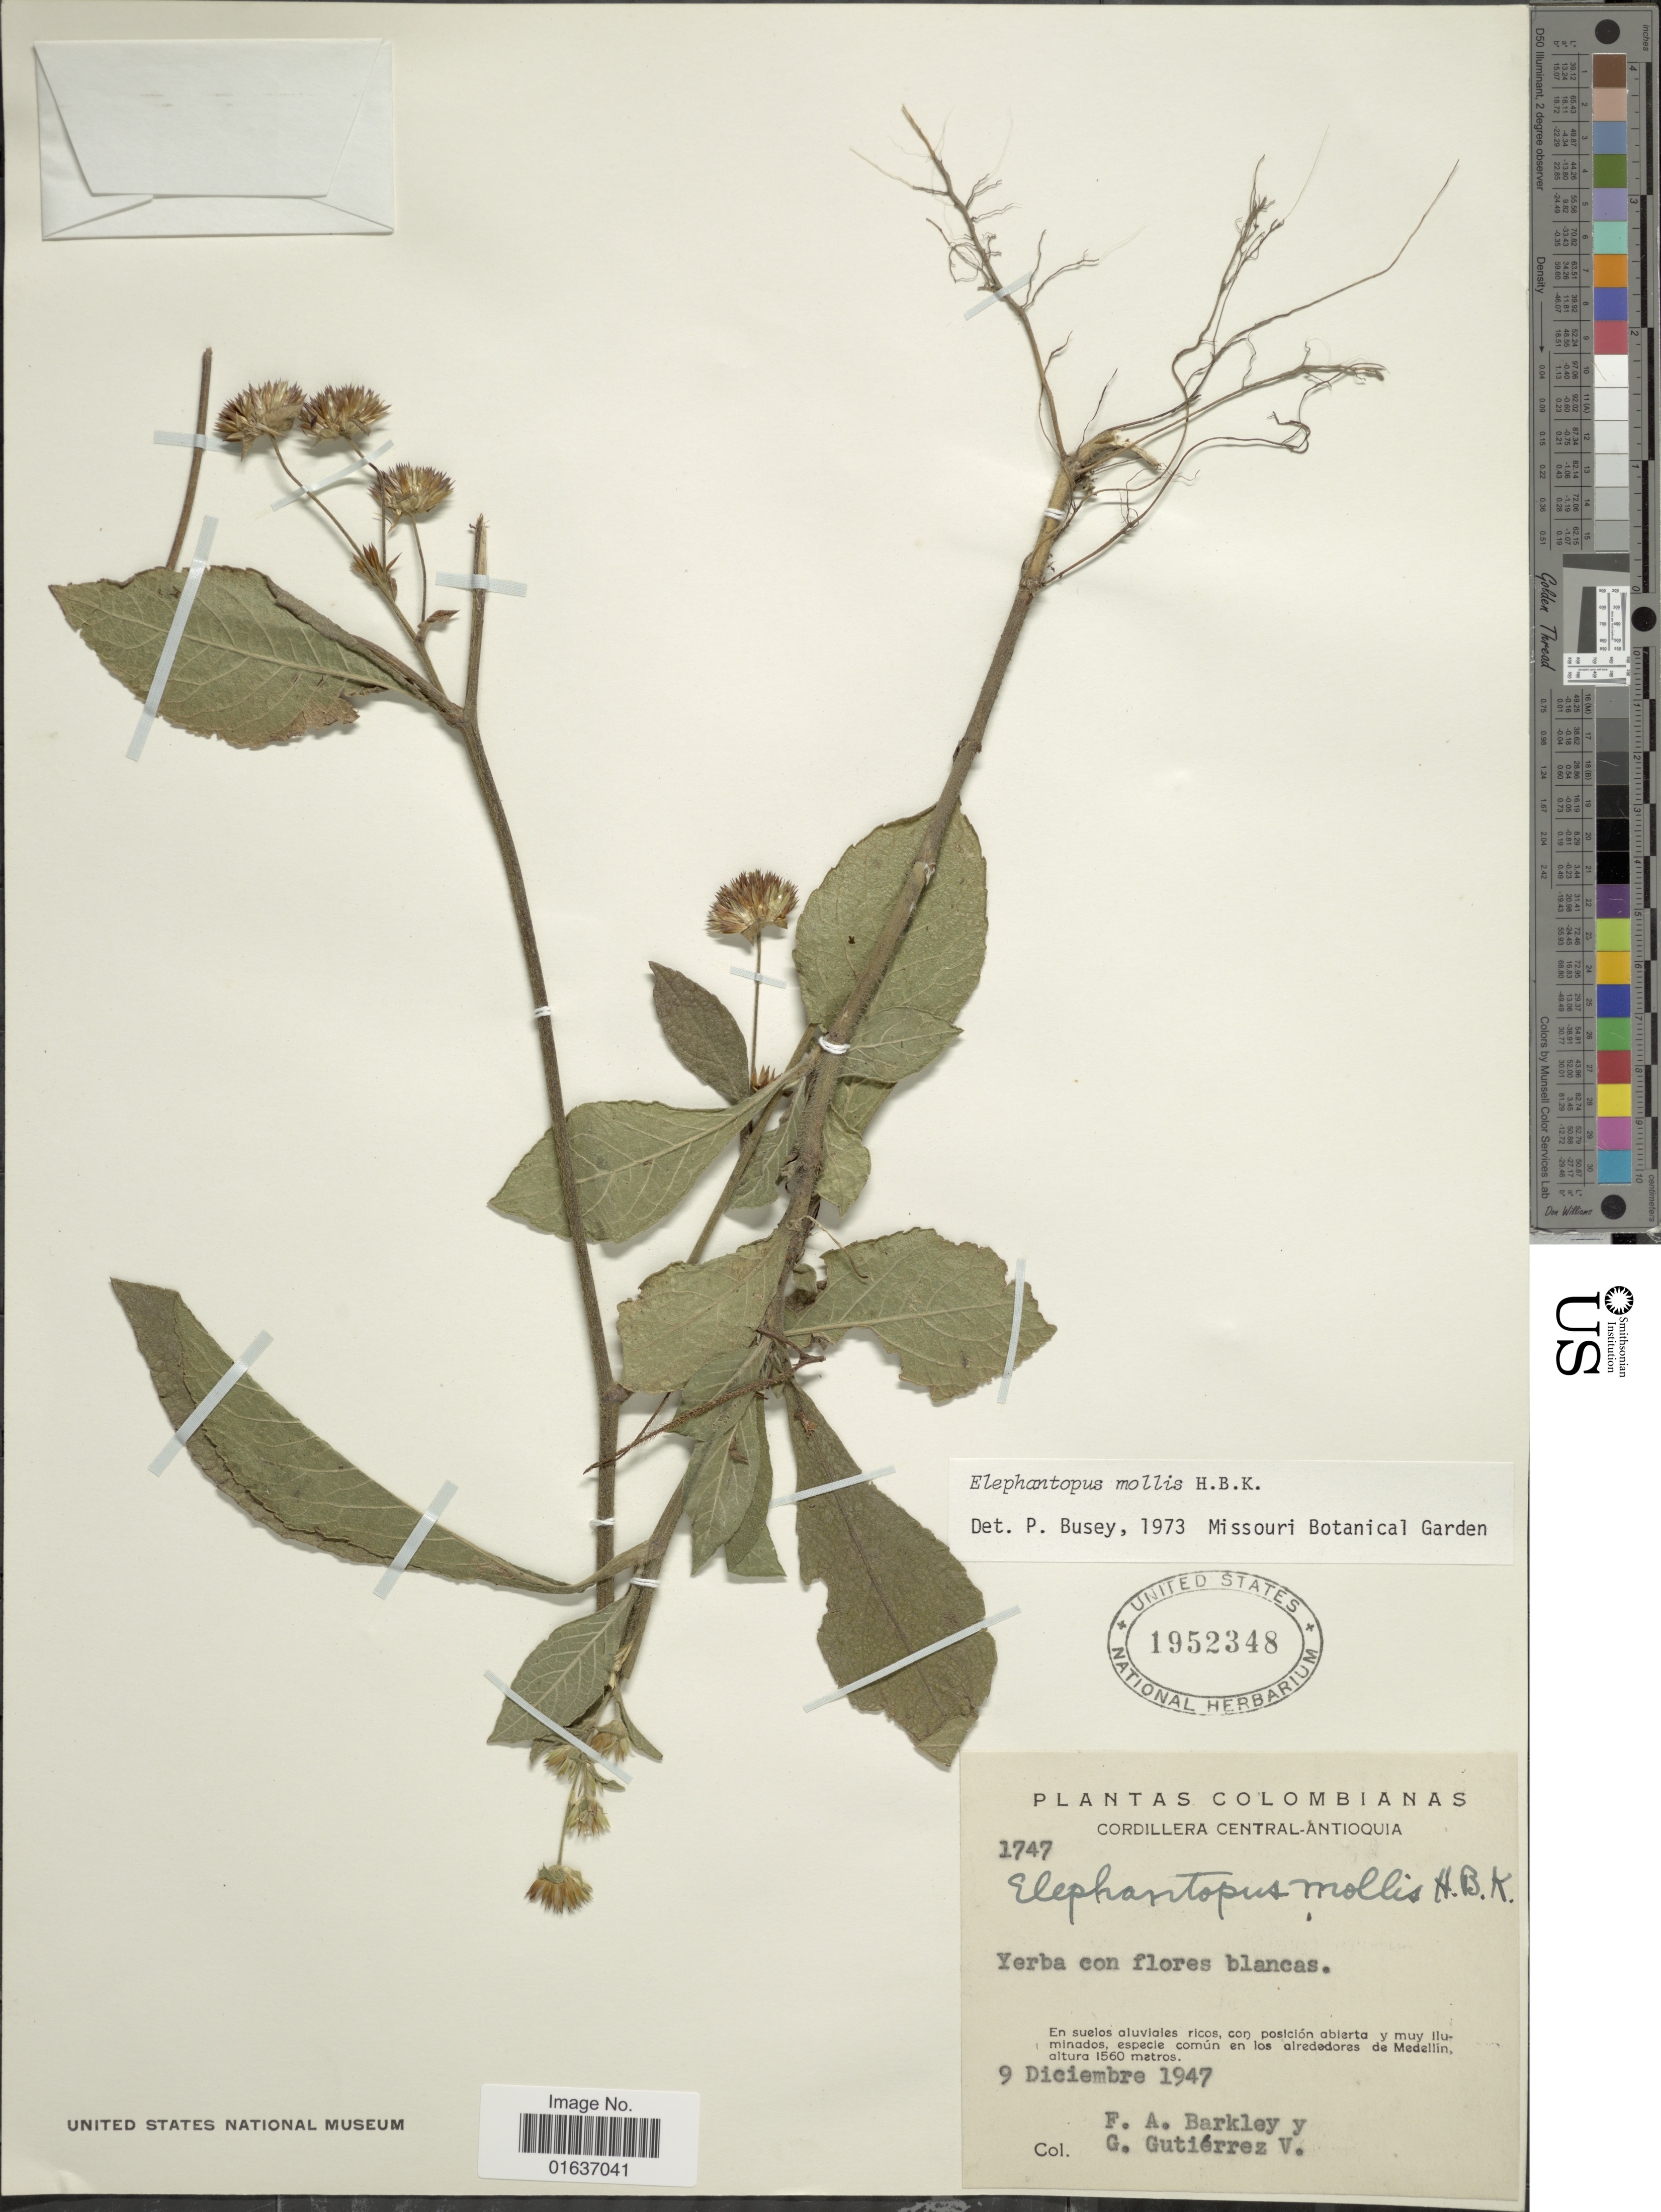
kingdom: Plantae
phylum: Tracheophyta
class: Magnoliopsida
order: Asterales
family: Asteraceae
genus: Elephantopus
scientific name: Elephantopus mollis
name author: Kunth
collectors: F. A. Barkley & G. Gutiérrez V.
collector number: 1747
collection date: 1947-12-09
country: Colombia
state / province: Antioquia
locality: Cordillera Central-Antioquia, en suelos aluviales ricos, con posición ablerta y muy iluminados, especie común en los alrededores de Medellín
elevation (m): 1560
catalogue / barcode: US 1952348